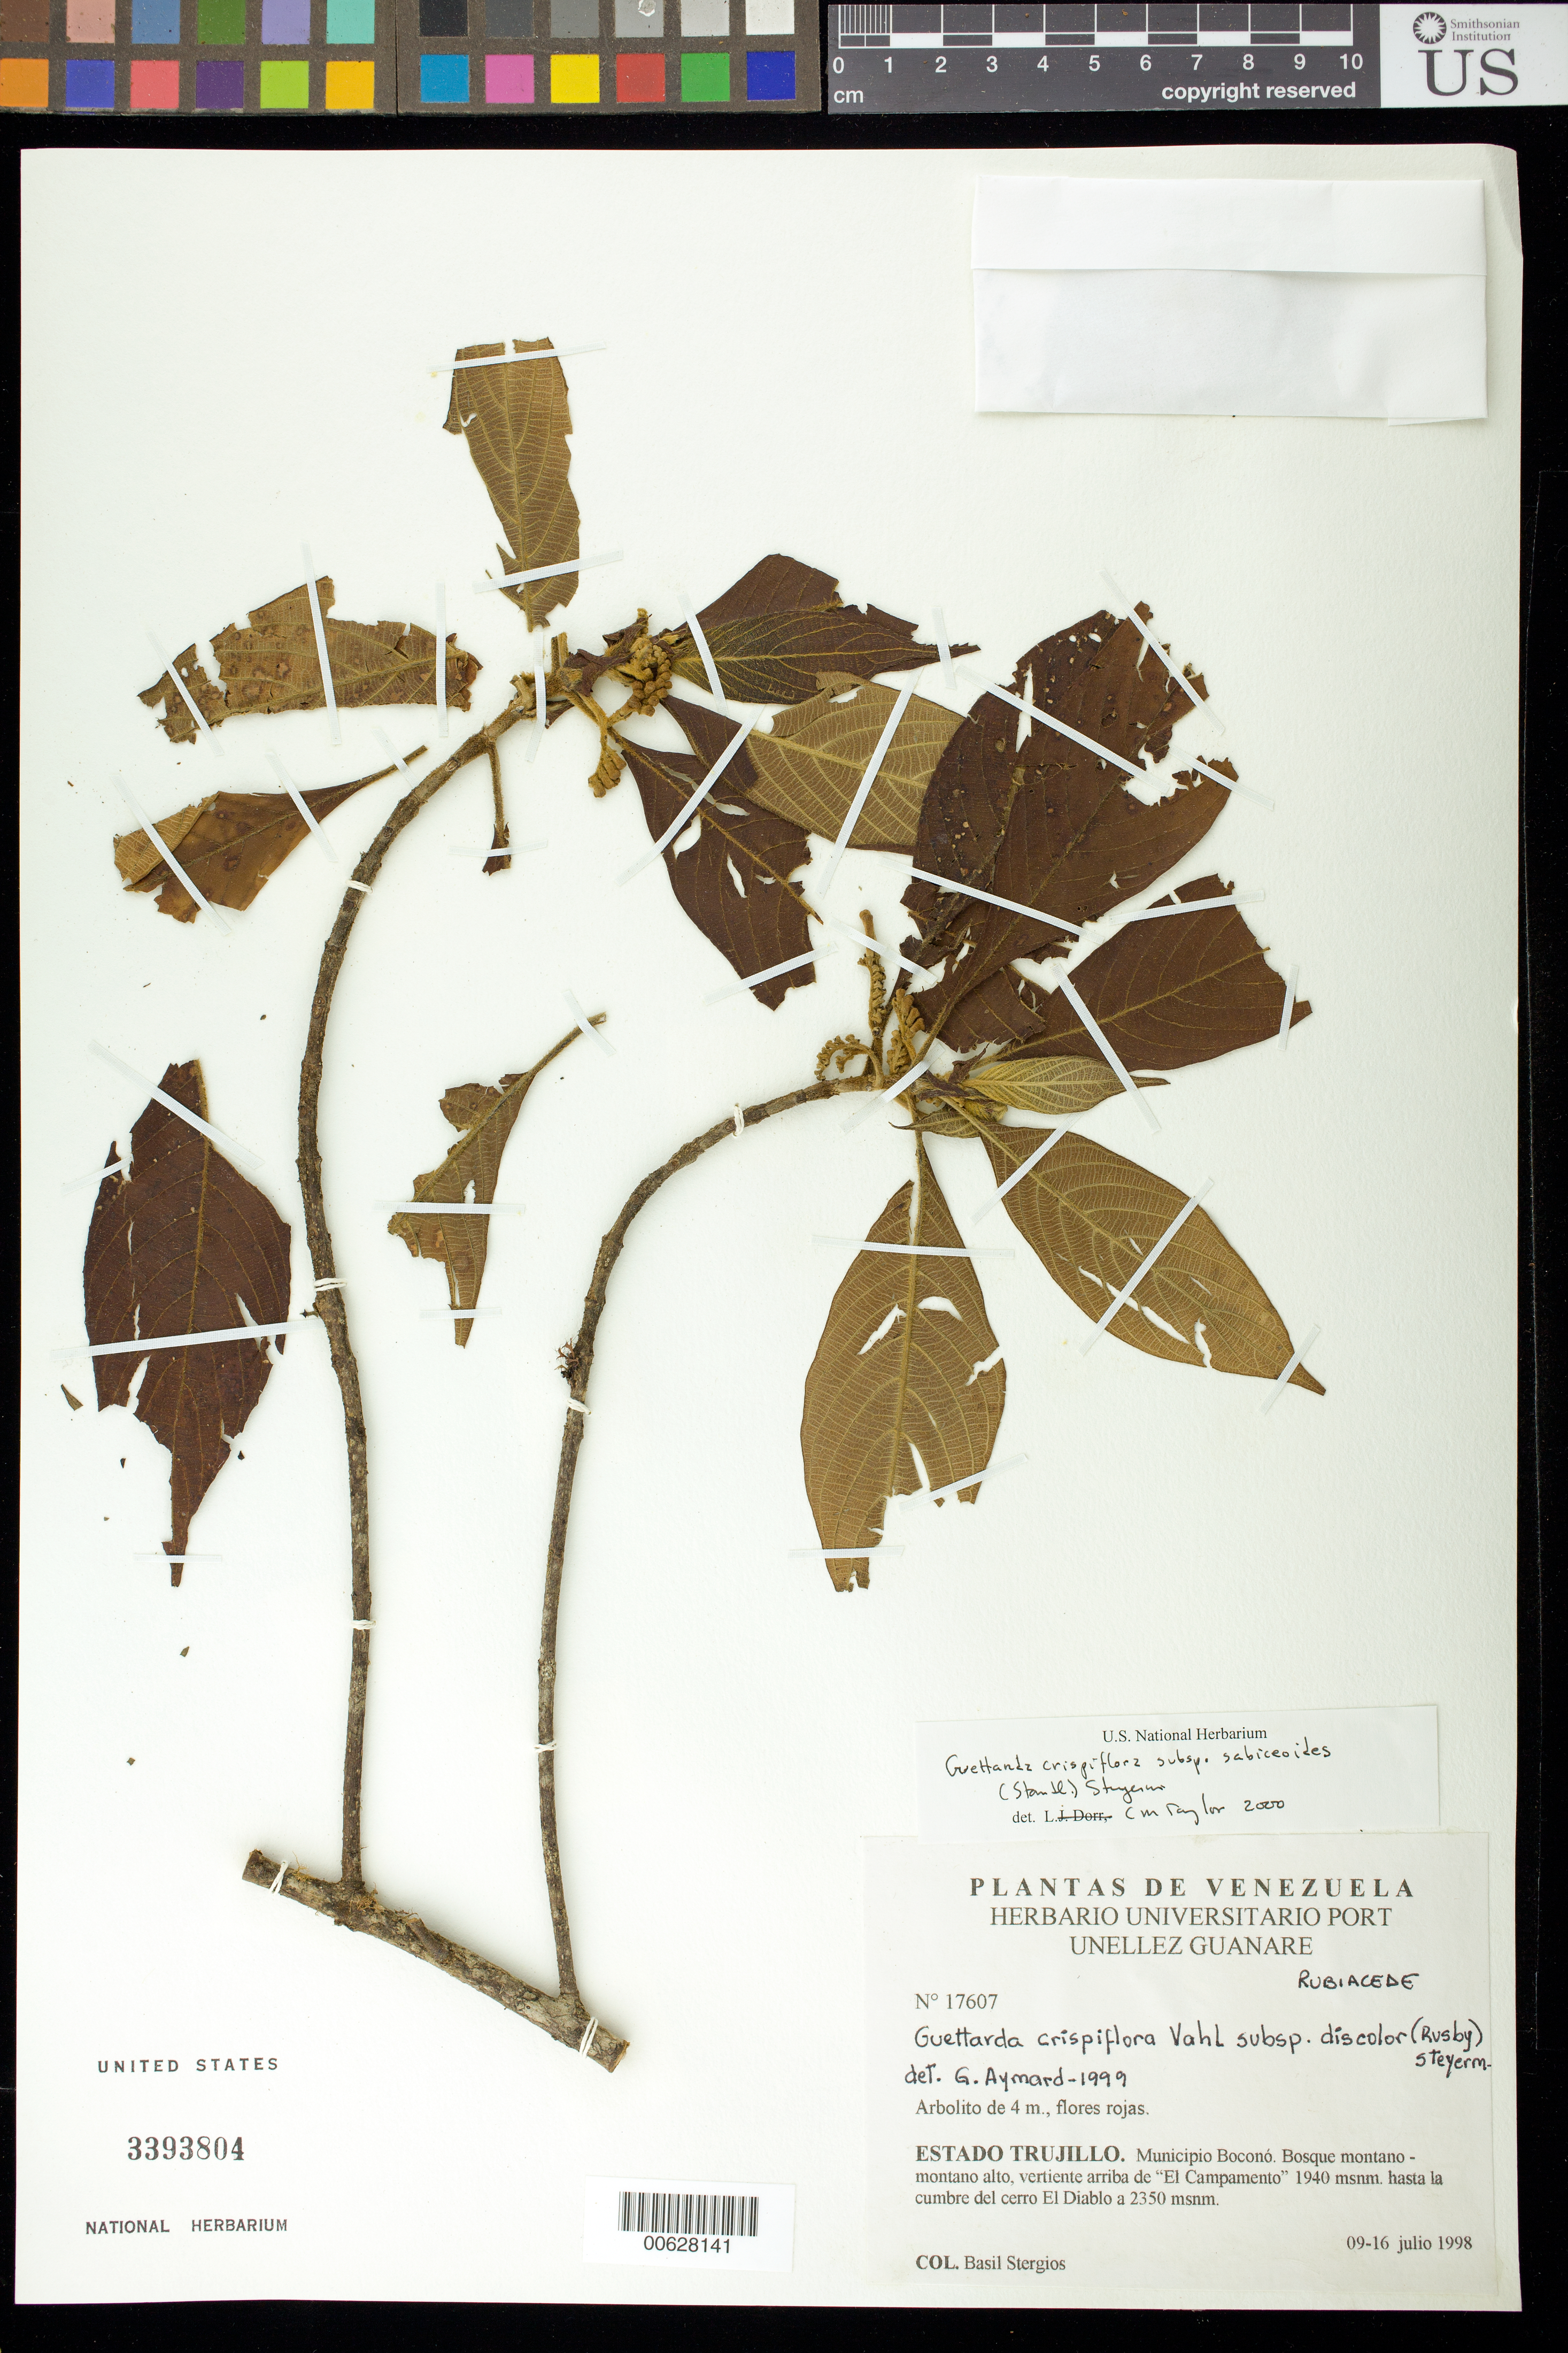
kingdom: Plantae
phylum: Tracheophyta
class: Magnoliopsida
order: Gentianales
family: Rubiaceae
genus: Guettarda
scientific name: Guettarda crispiflora subsp. sabiceoides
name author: Vahl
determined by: Taylor, Charlotte M.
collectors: B. G. Stergios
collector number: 17607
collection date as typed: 09 Jul 1998 to 16 Jul 1998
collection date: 1998-07-09/1998-07-16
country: Venezuela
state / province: Trujillo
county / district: Boconó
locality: Vertiente arriba de El Campamento 1940 m hasta la cumbre del cerro El Diablo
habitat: Bosque montano - montano alto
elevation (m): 1940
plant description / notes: MO, PORT, US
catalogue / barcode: US 3393804